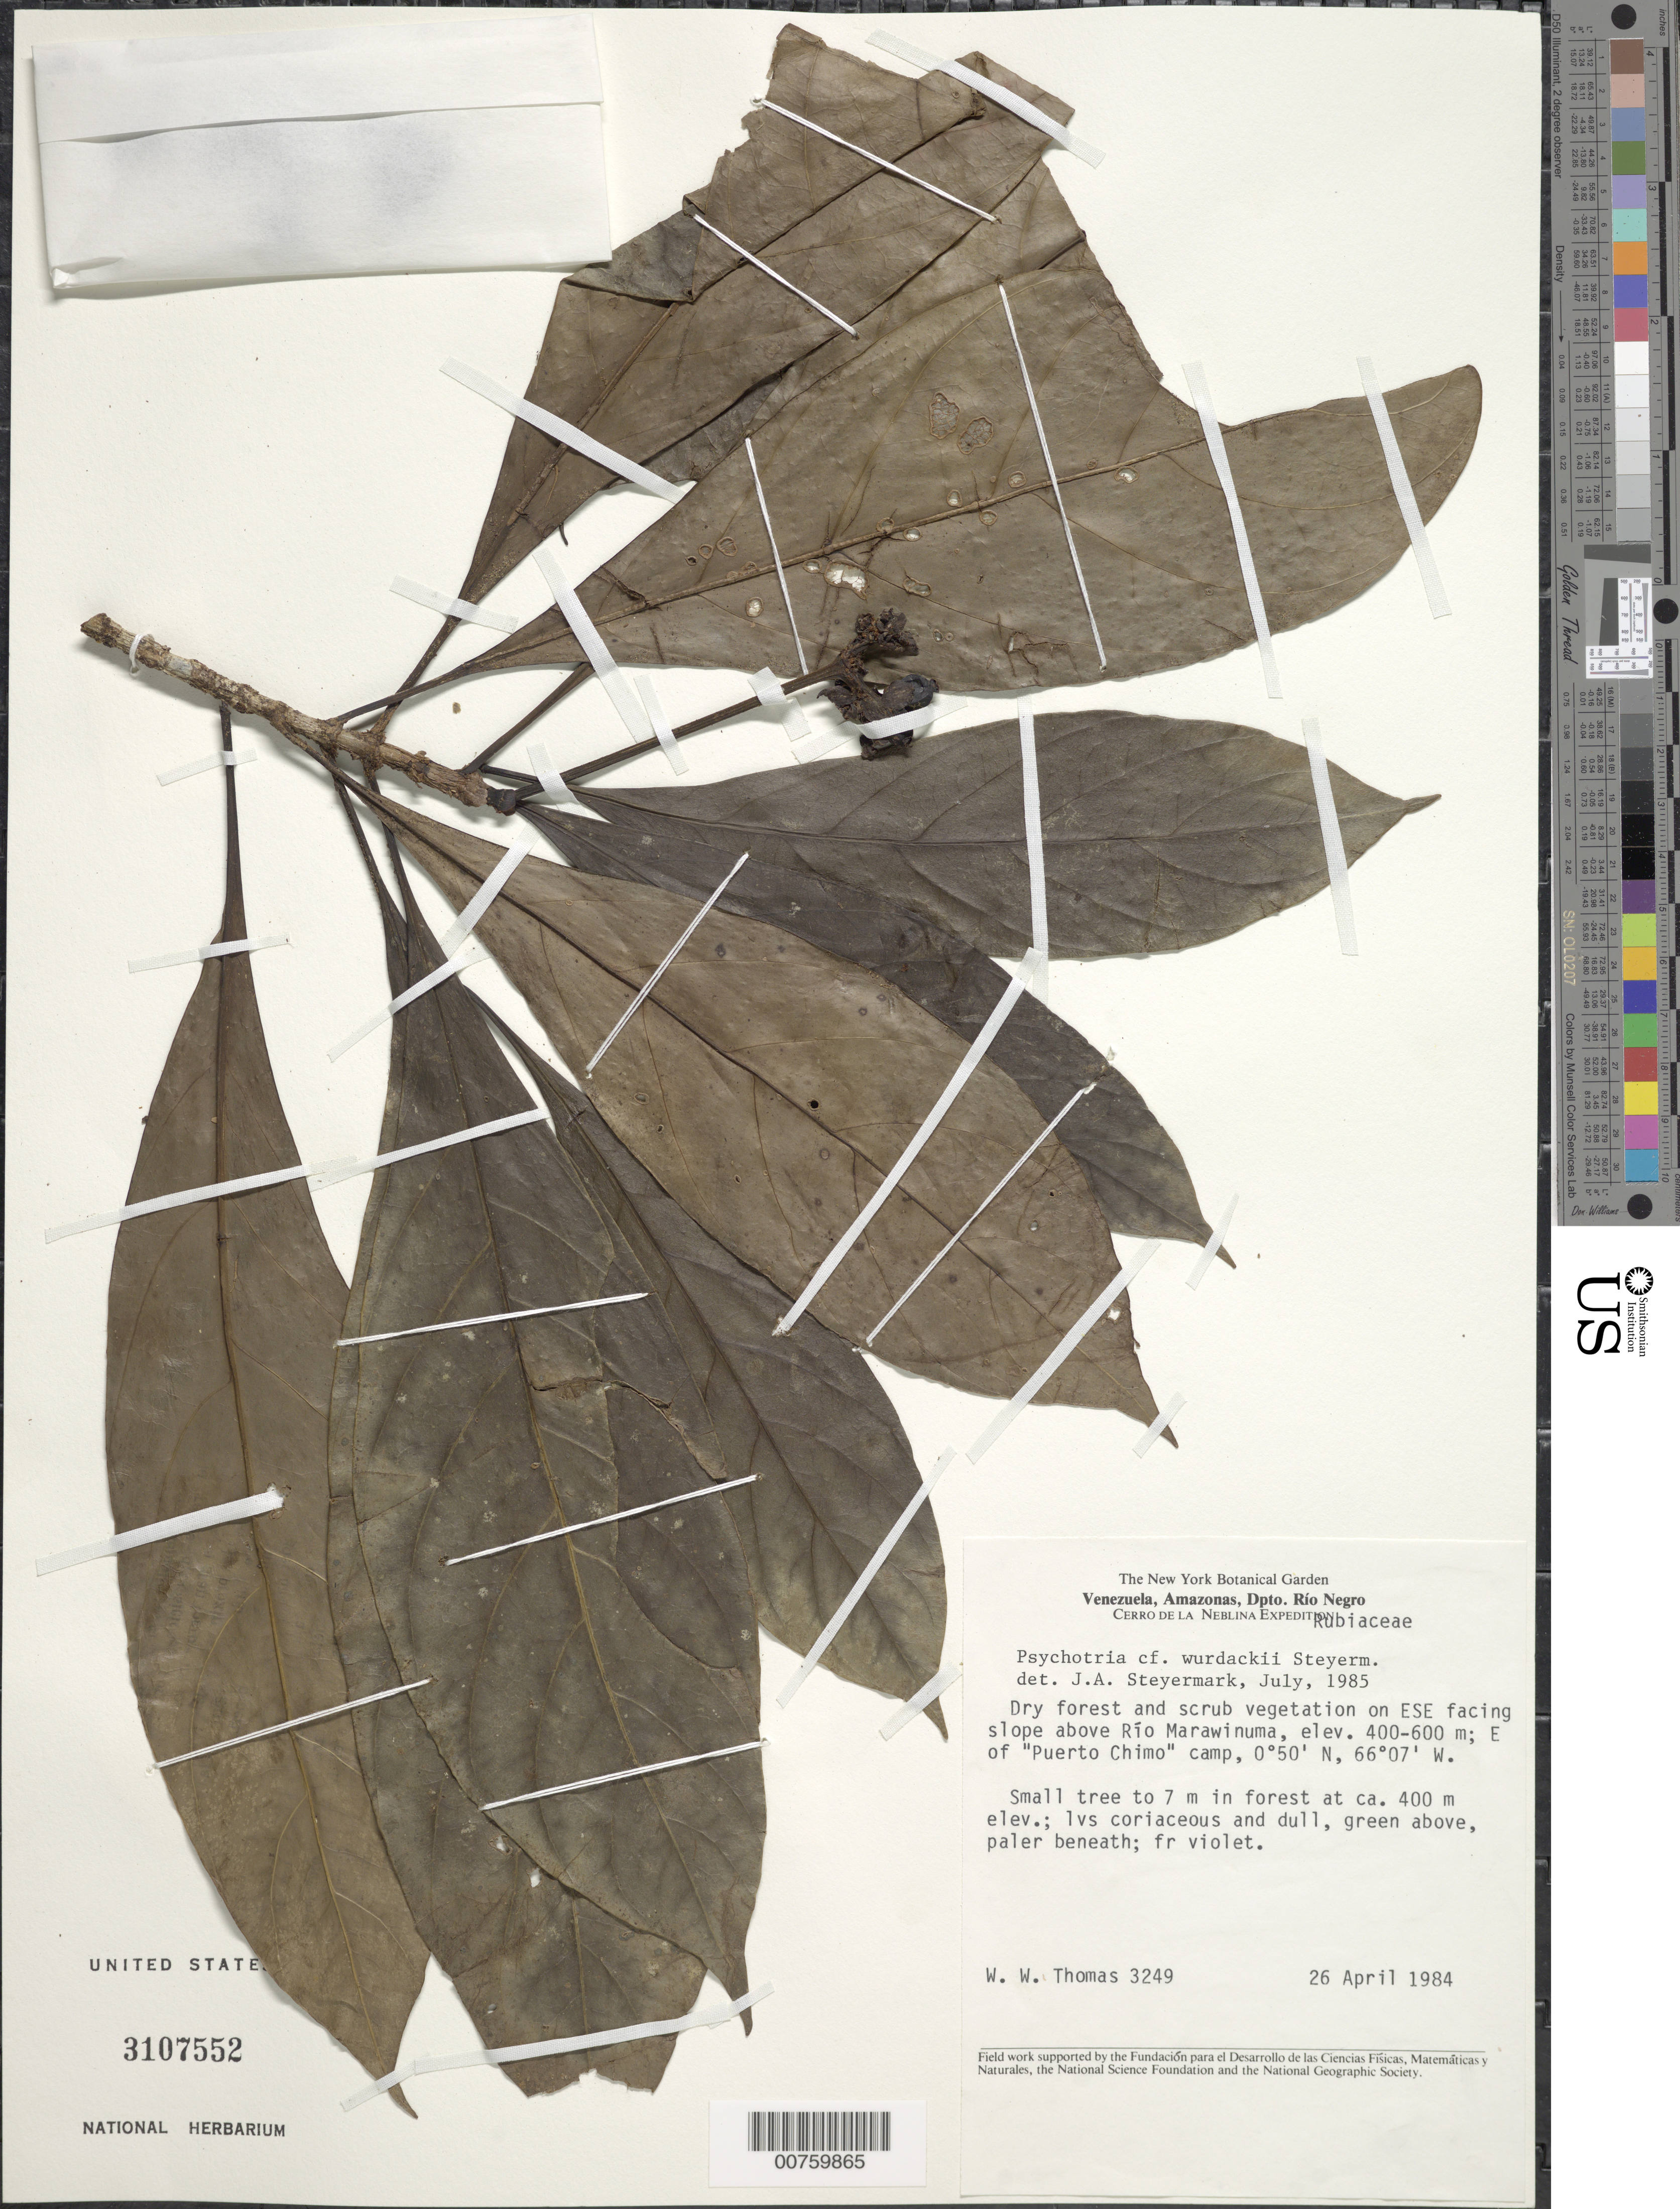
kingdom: Plantae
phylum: Tracheophyta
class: Magnoliopsida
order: Gentianales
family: Rubiaceae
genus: Psychotria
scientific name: Psychotria wurdackii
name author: Steyerm.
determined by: Steyermark, Julian A., (VEN)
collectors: W. W. Thomas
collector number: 3249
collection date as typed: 26-Apr-84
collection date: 1984-04-26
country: Venezuela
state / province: Amazonas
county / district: Río Negro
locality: Cerro de La Neblina, above Río Marawinuma, E of "Puerto Chimo" camp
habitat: Dry forest and scrub vegetation on ESE facing slope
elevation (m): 400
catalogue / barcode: US 3107552